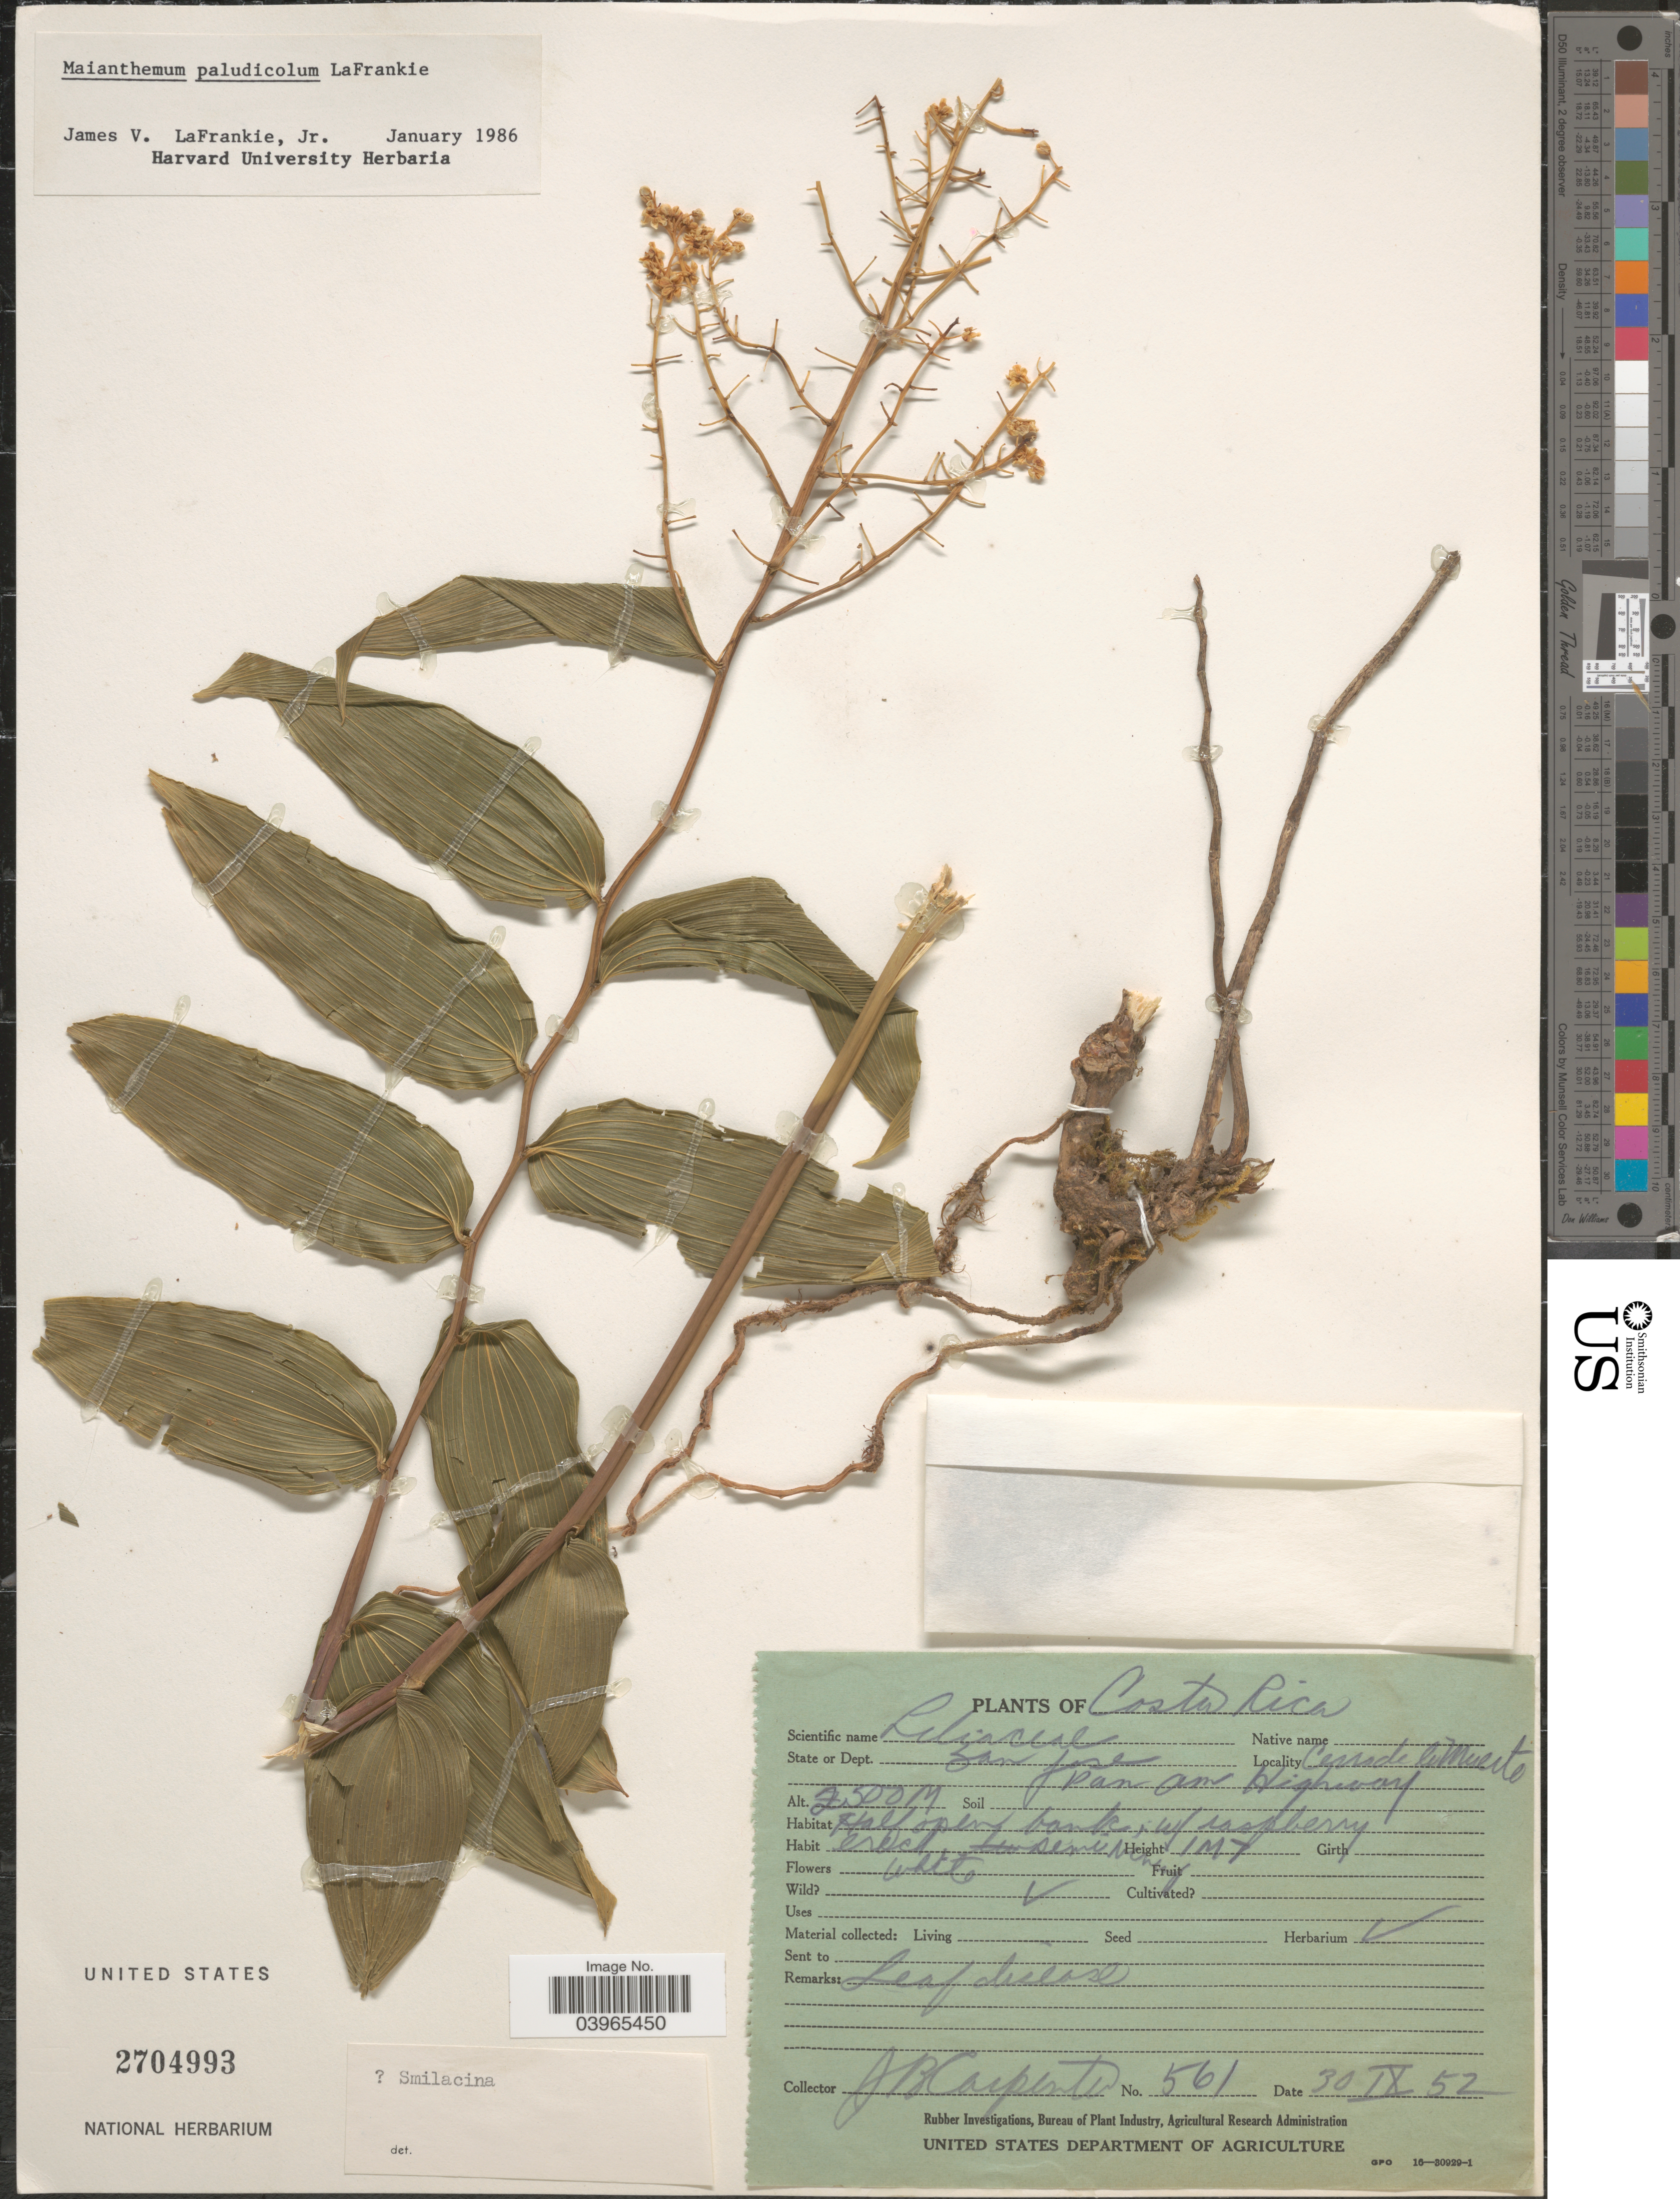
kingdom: Plantae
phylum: Tracheophyta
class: Liliopsida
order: Asparagales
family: Asparagaceae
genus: Maianthemum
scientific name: Maianthemum paludicola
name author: LaFrankie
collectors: J. Carpenter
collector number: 561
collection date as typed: Transcribed d/m/y: 30/9/52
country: Costa Rica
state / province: San José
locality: State or Dept. San Jose. Cerro de la Muerte. Pan Am Highway.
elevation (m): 2500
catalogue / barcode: US 2704993